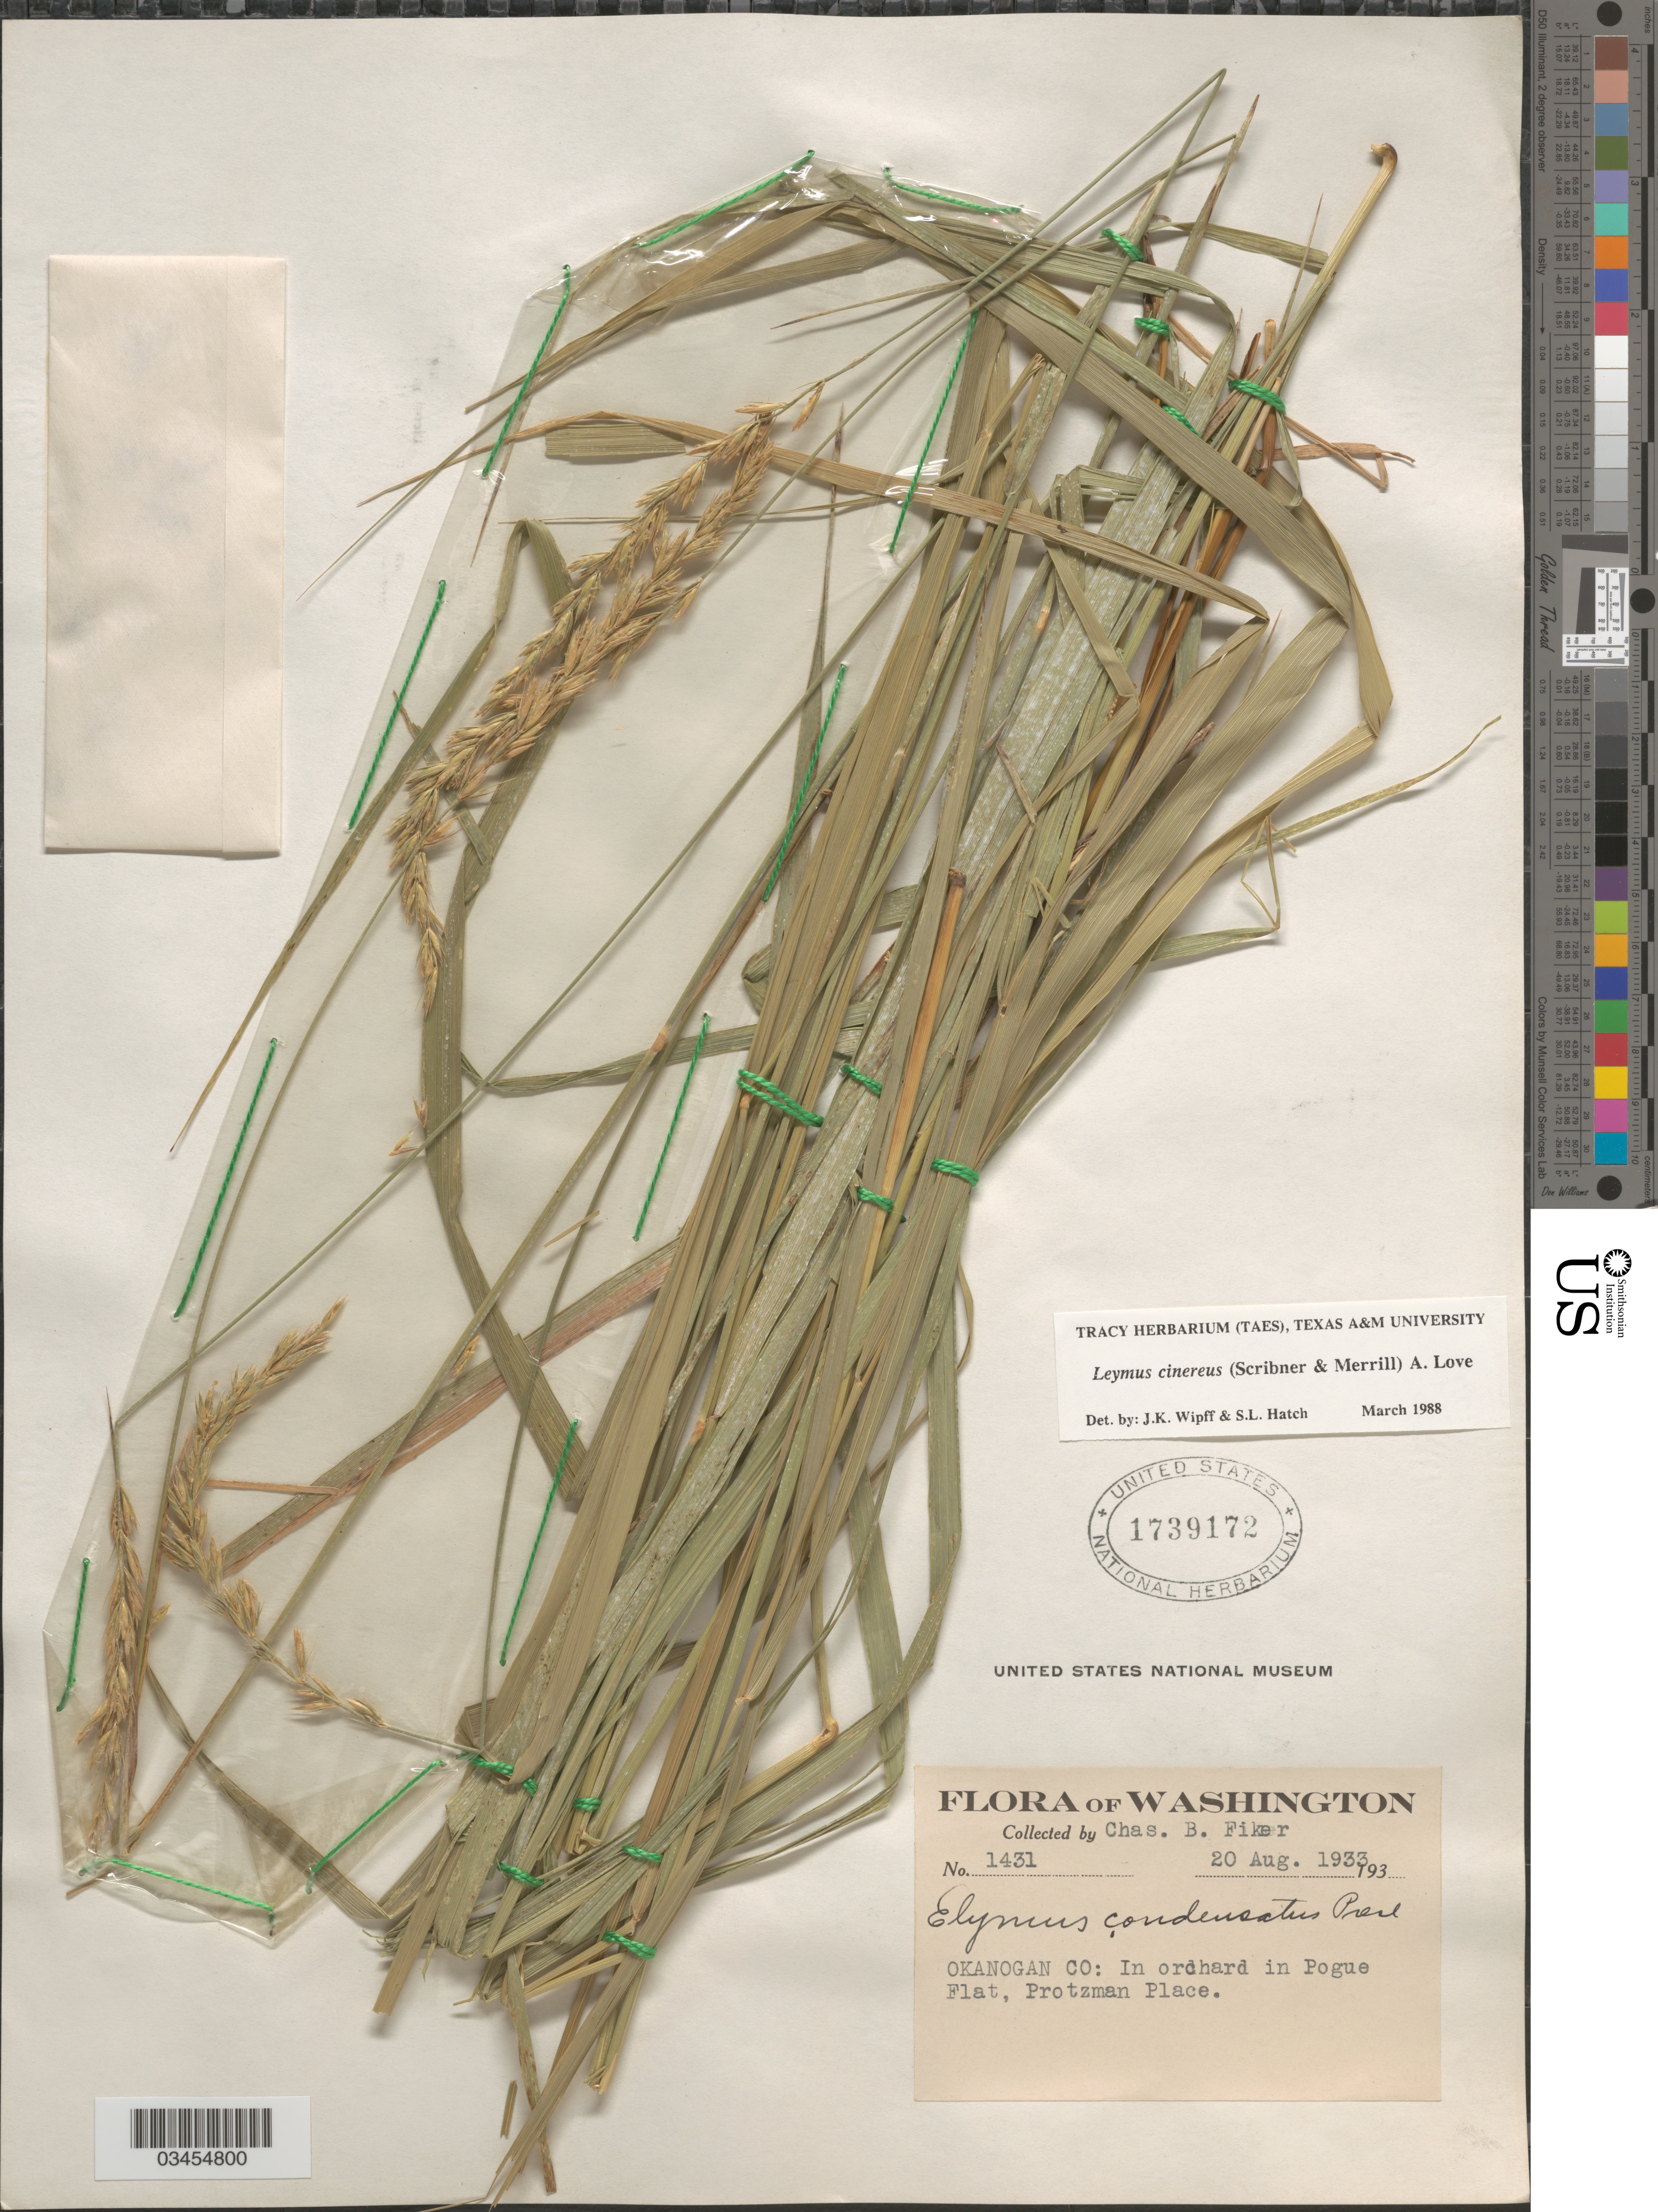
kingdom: Plantae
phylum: Tracheophyta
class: Liliopsida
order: Poales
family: Poaceae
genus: Leymus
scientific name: Leymus cinereus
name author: (Scribn. & Merr.) Á. Löve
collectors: C. Fiker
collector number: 1431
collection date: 1933-08-20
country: United States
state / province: Washington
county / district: Okanogan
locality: Okanogan Co: In orchard in Pogue Flat, Protzman Place.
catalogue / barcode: US 1739172